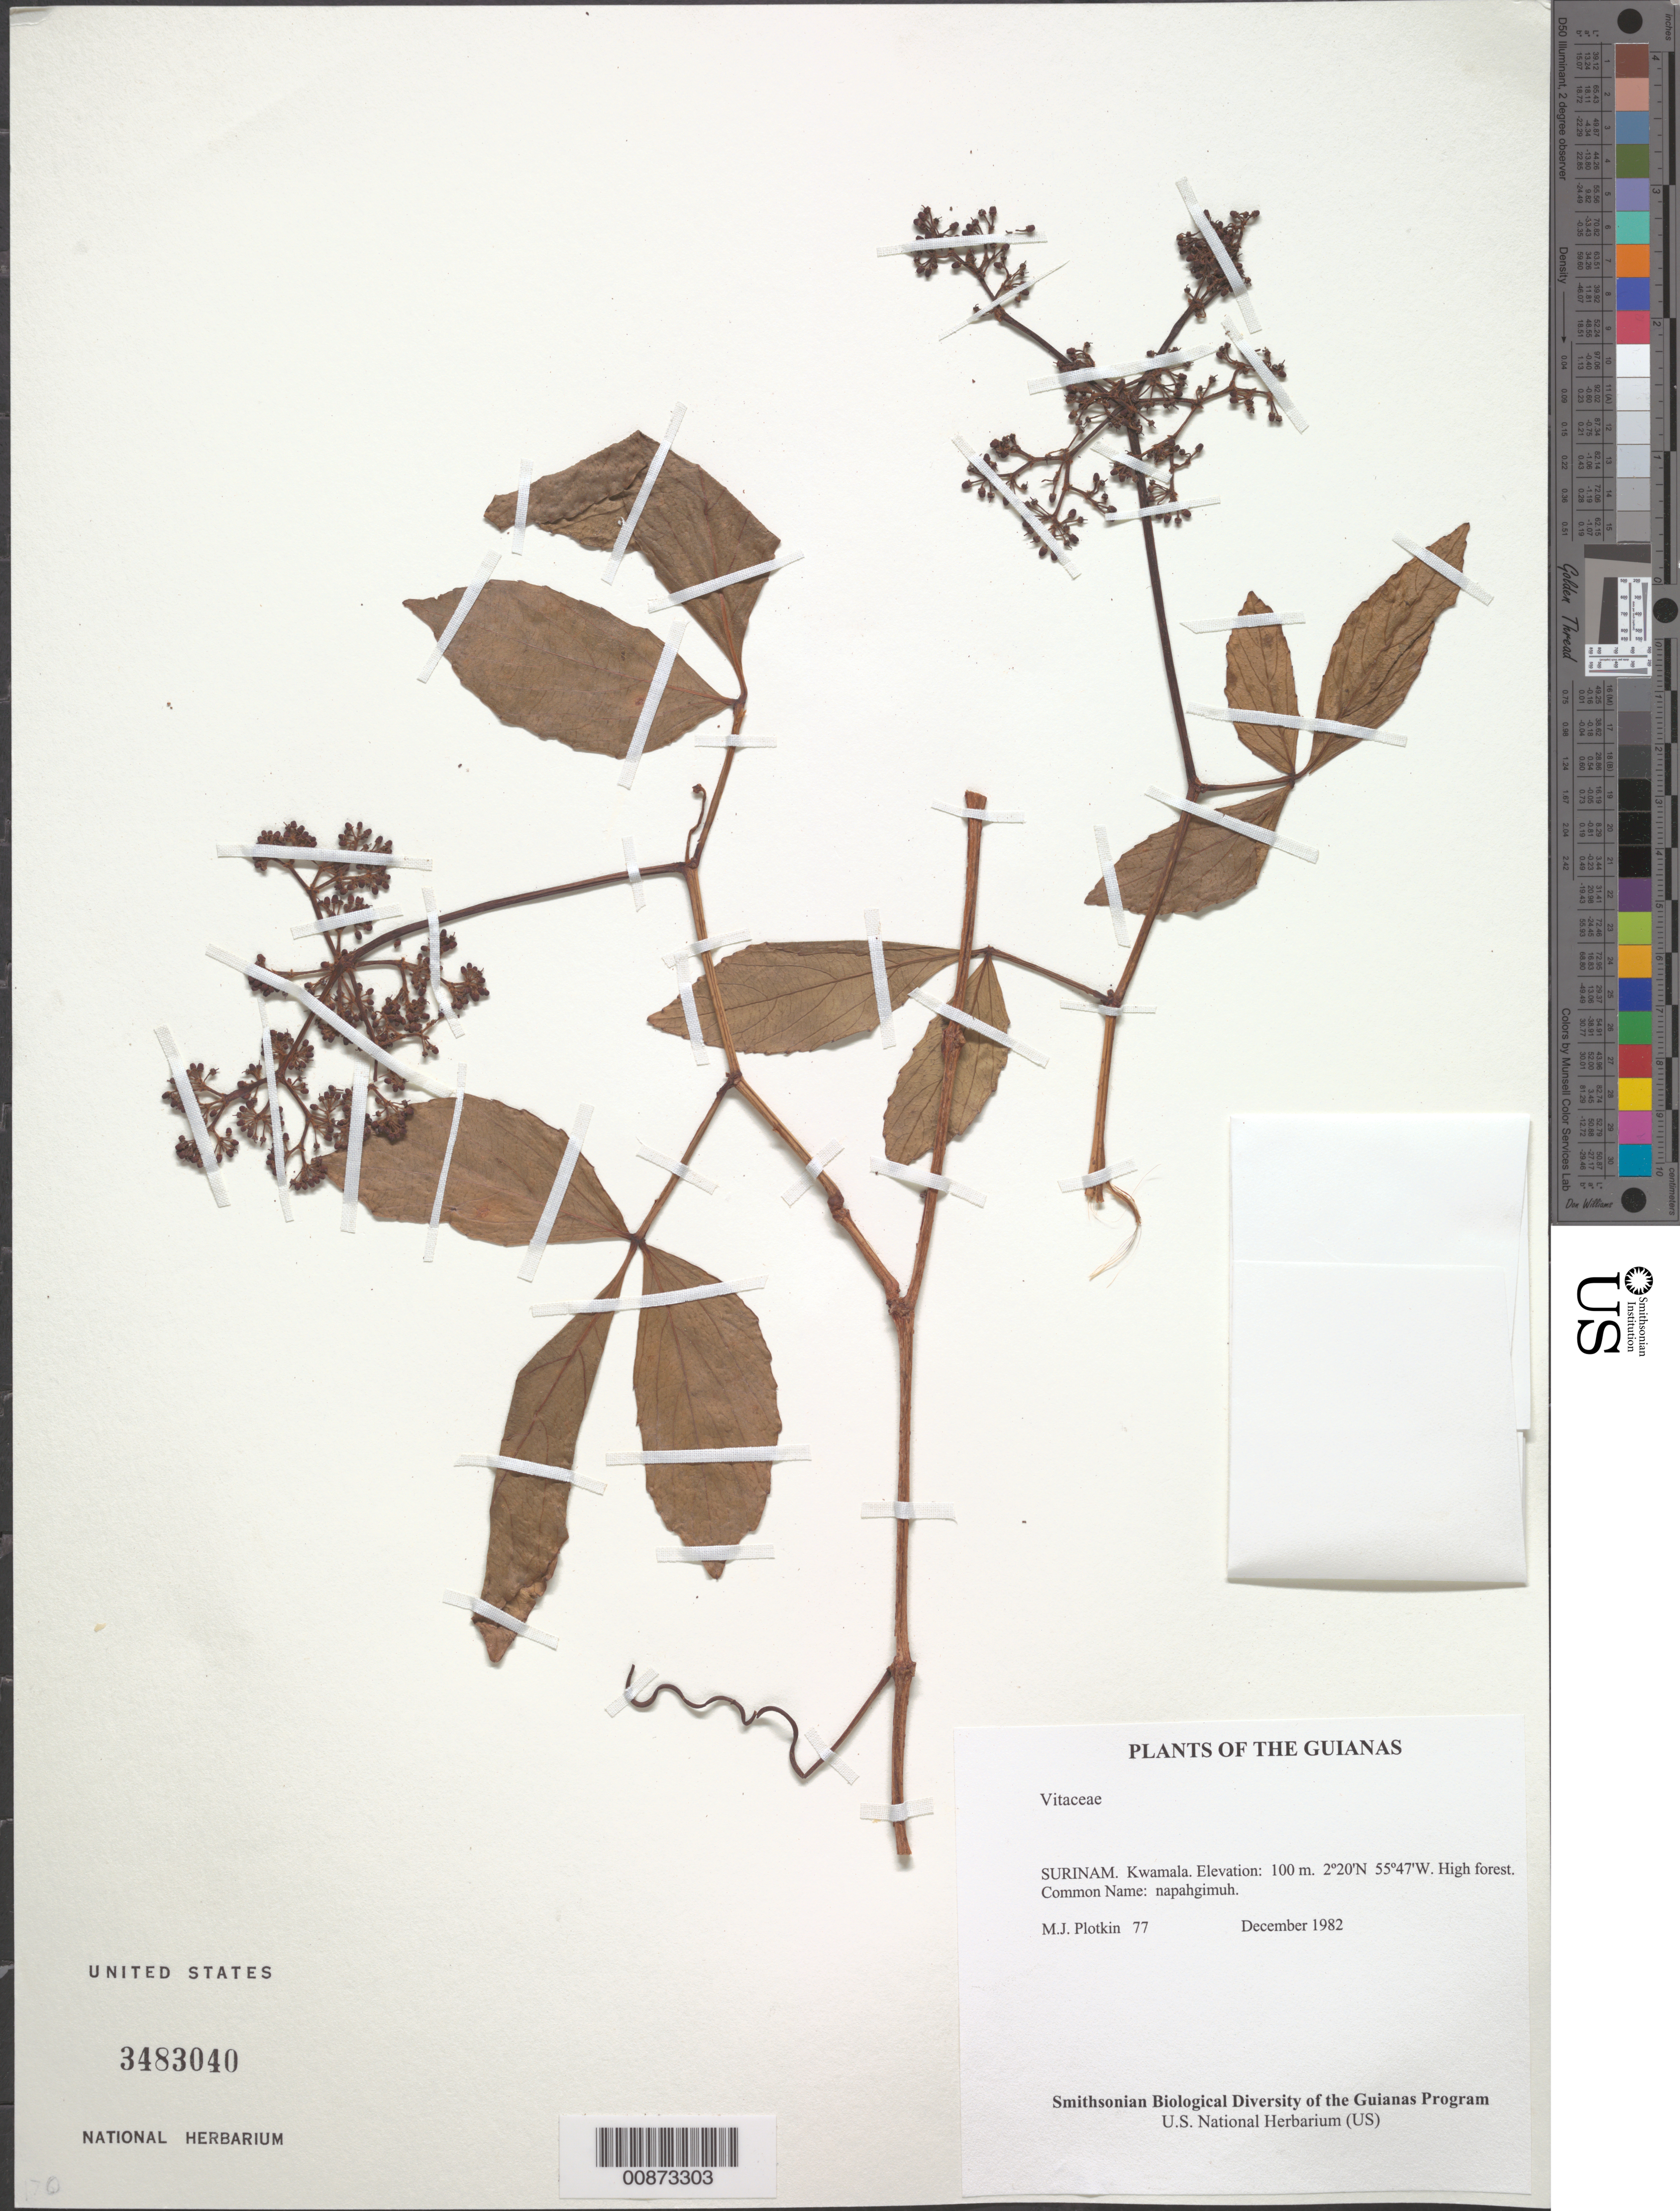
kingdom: Plantae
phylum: Tracheophyta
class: Magnoliopsida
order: Vitales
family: Vitaceae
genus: Cissus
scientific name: Cissus sp.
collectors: M. Plotkin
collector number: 77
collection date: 1982-12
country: Suriname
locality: The Guianas. Kwamala.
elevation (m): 100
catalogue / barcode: US 3483040